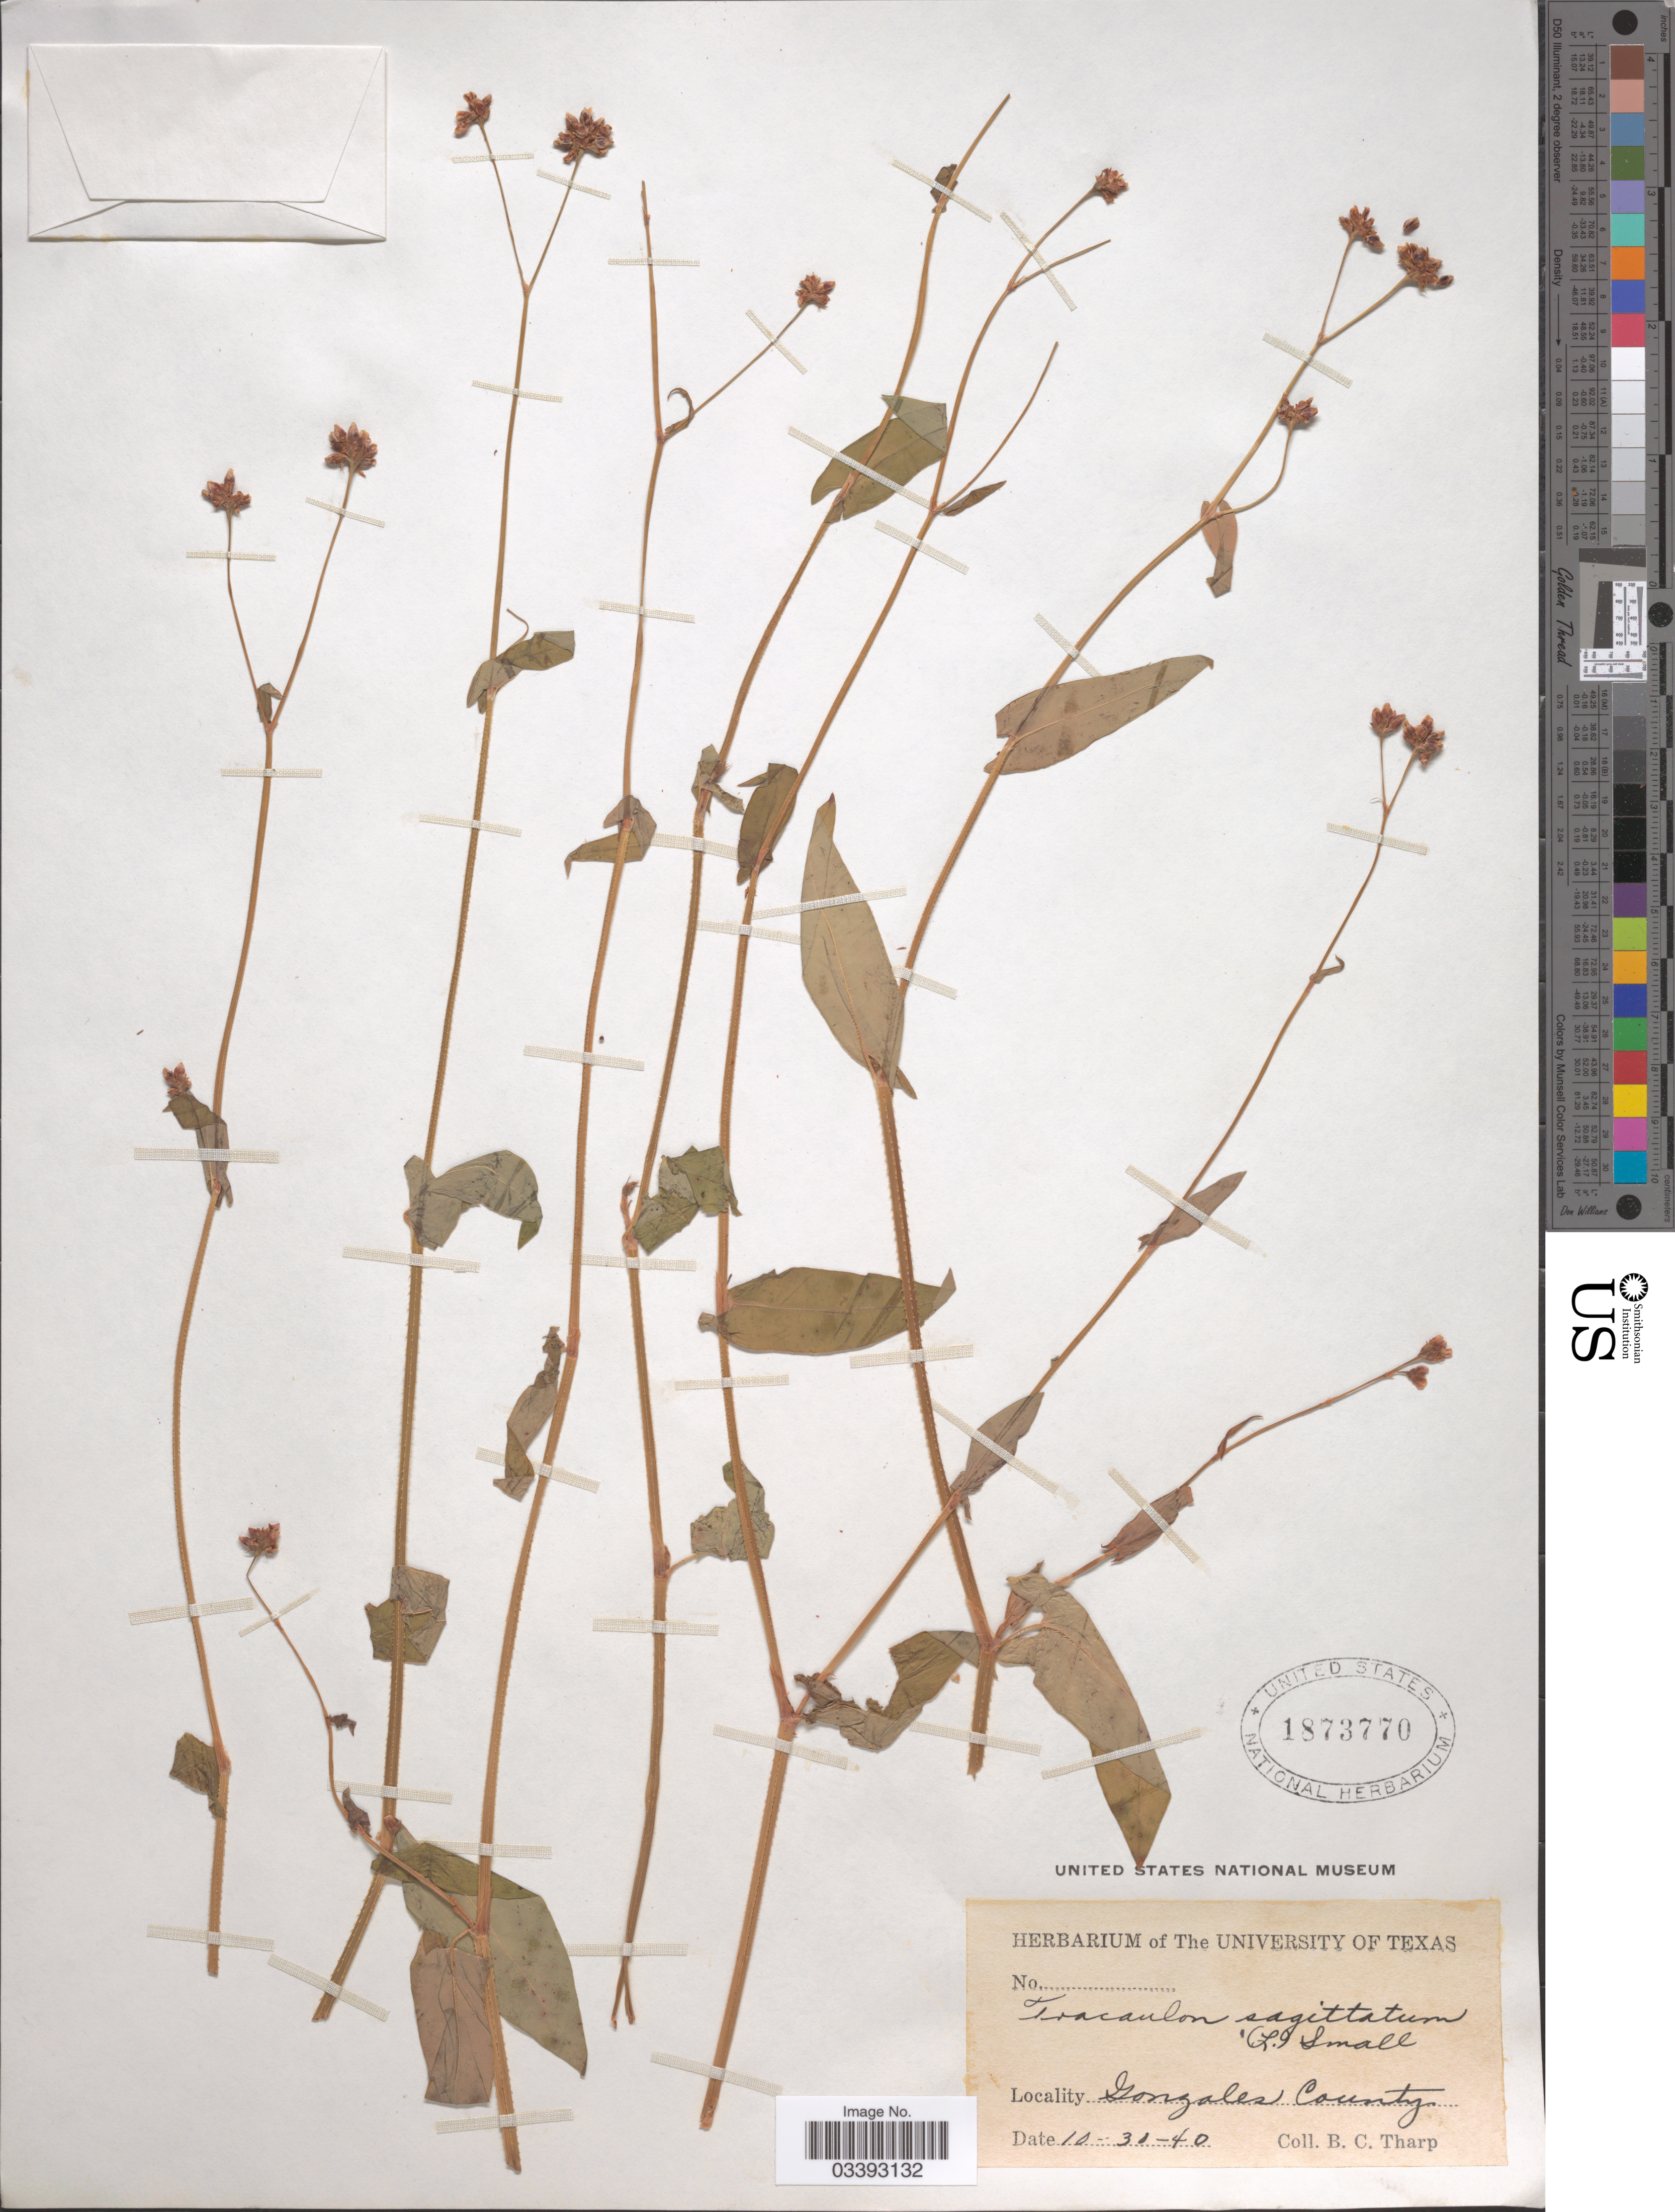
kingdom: Plantae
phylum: Tracheophyta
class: Magnoliopsida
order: Caryophyllales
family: Polygonaceae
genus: Persicaria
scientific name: Persicaria sagittata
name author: (L.) H. Gross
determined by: Atha, D. E.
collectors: B. C. Tharp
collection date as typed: Transcribed d/m/y: 30/10/40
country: United States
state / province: Texas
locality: Gonzales County.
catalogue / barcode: US 1873770